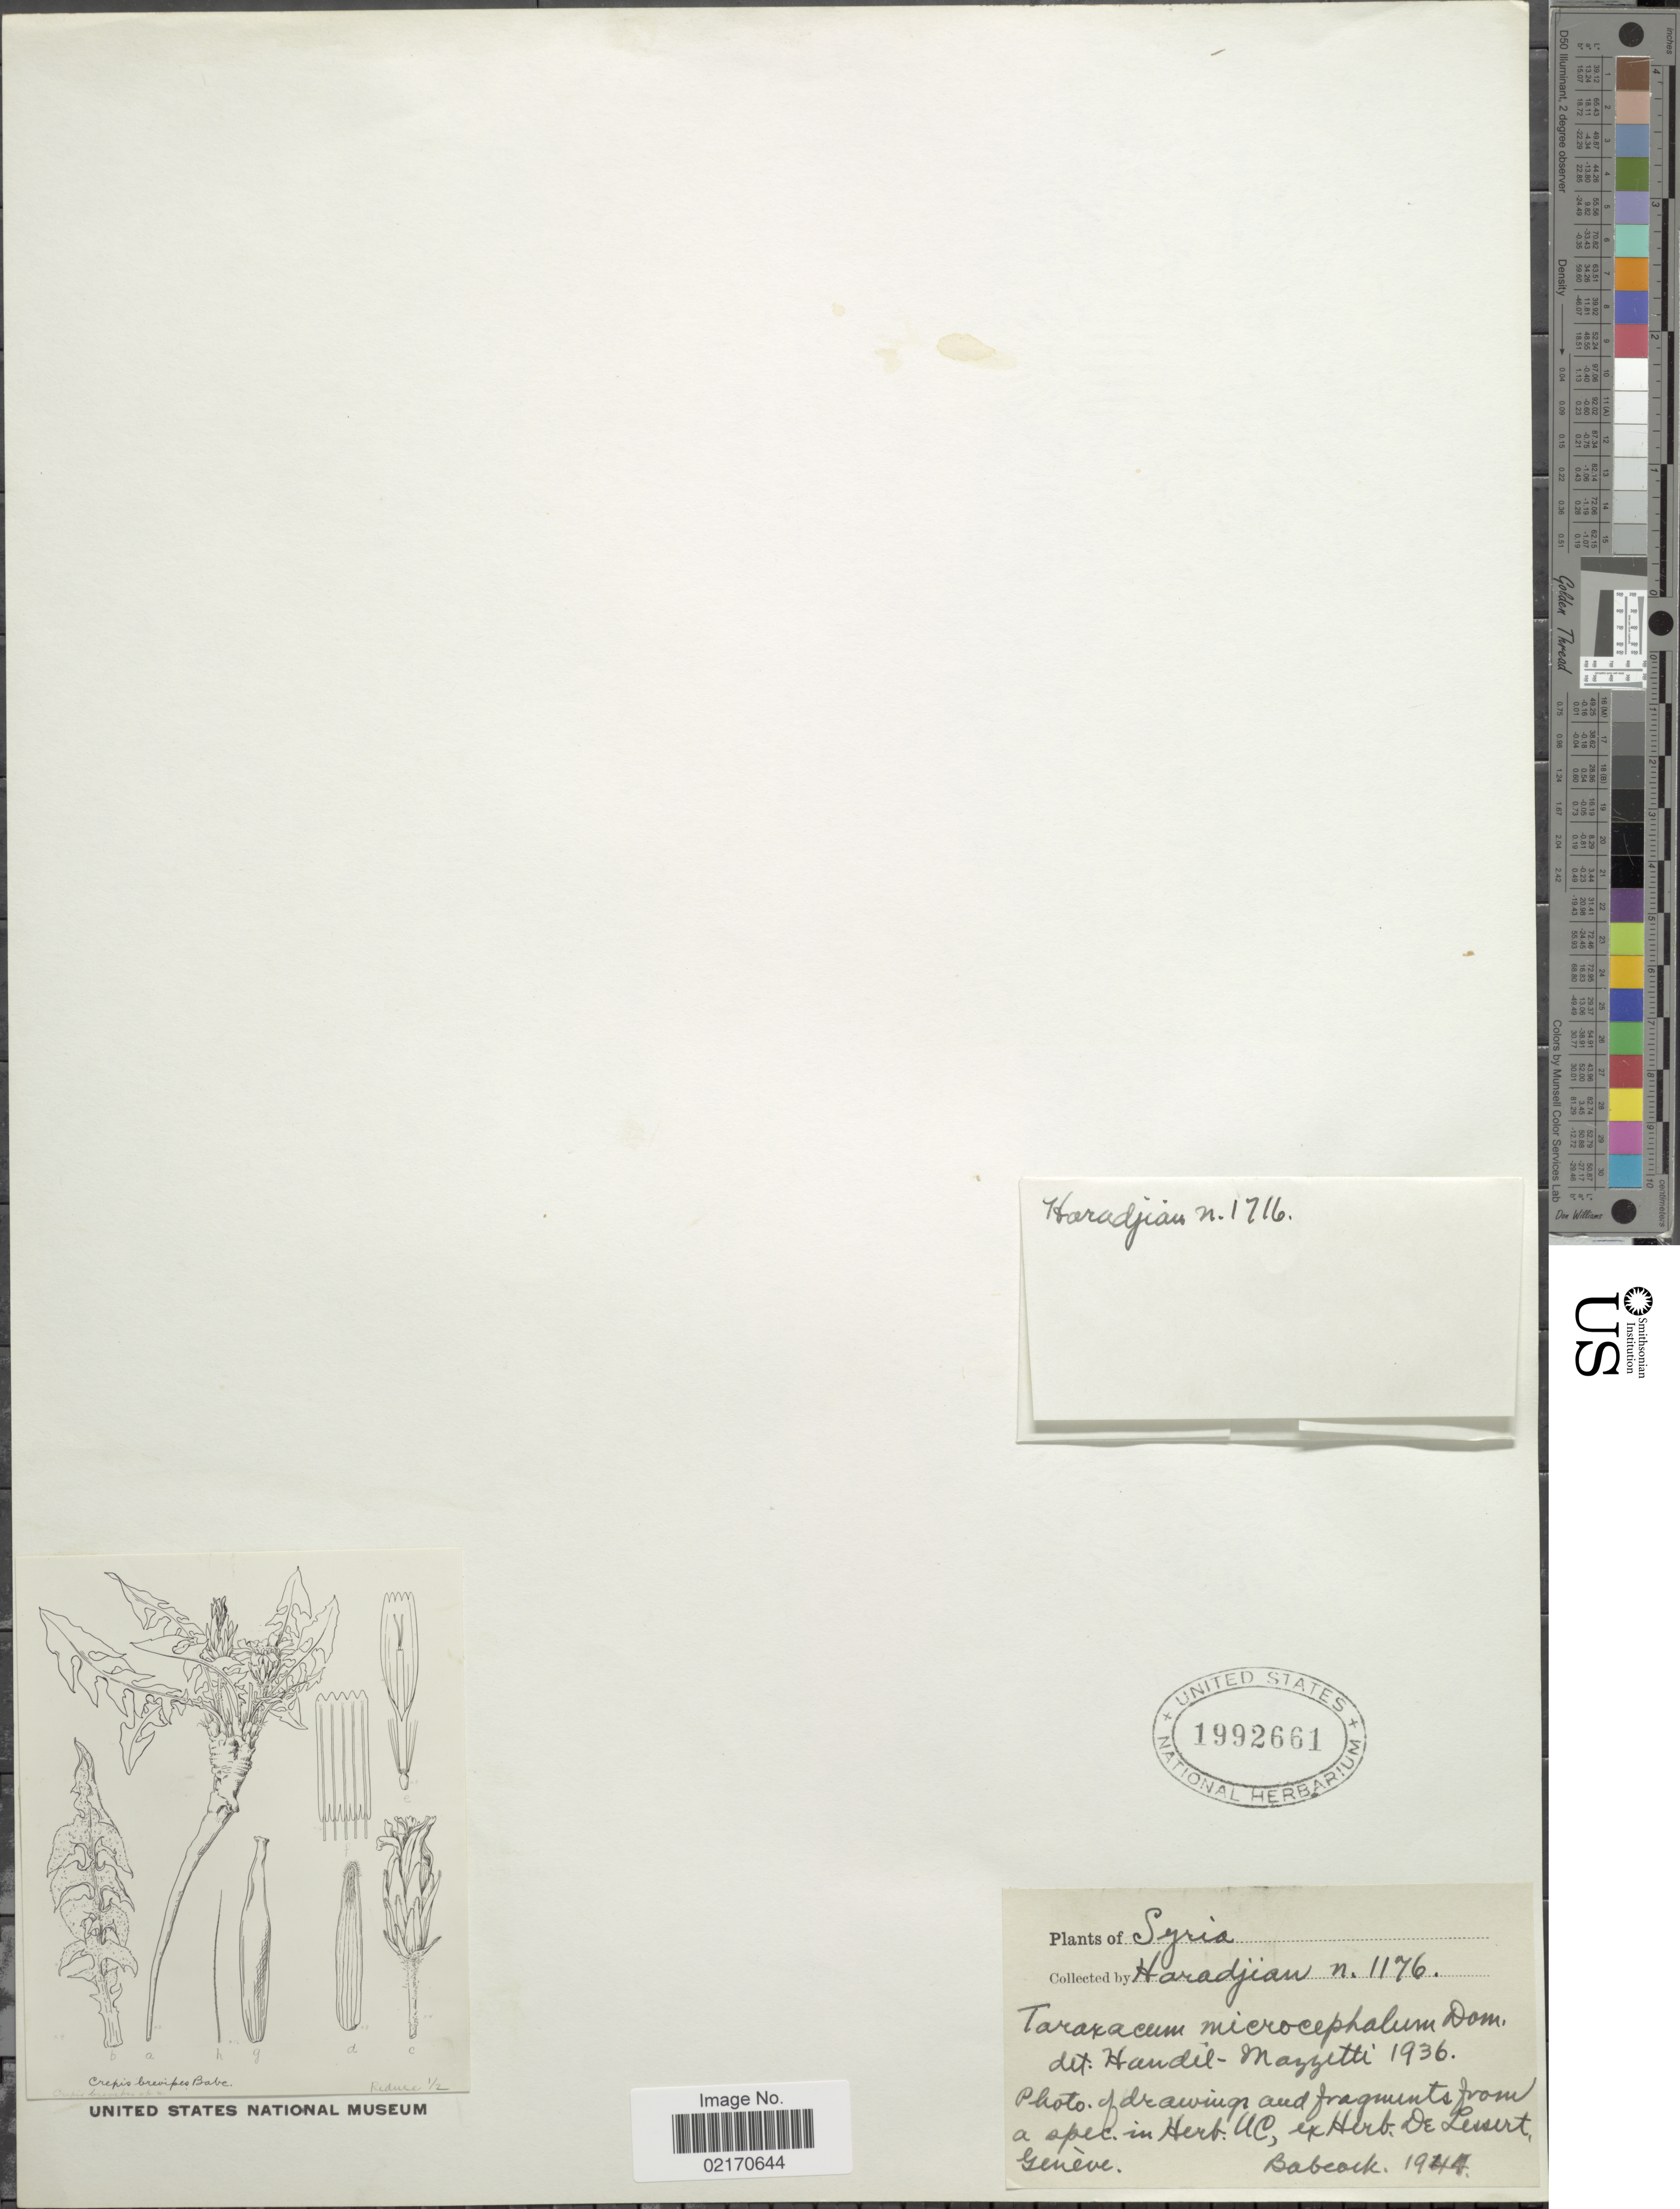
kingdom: Plantae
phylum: Tracheophyta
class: Magnoliopsida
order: Asterales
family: Asteraceae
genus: Taraxacum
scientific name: Taraxacum atlanticum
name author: Pomel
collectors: Haradjian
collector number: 1176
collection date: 1944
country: Syria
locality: In Herb. UC, ex Herb. De Lessert, Geneve. [interpreted] [unsure placement]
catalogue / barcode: US 1992661